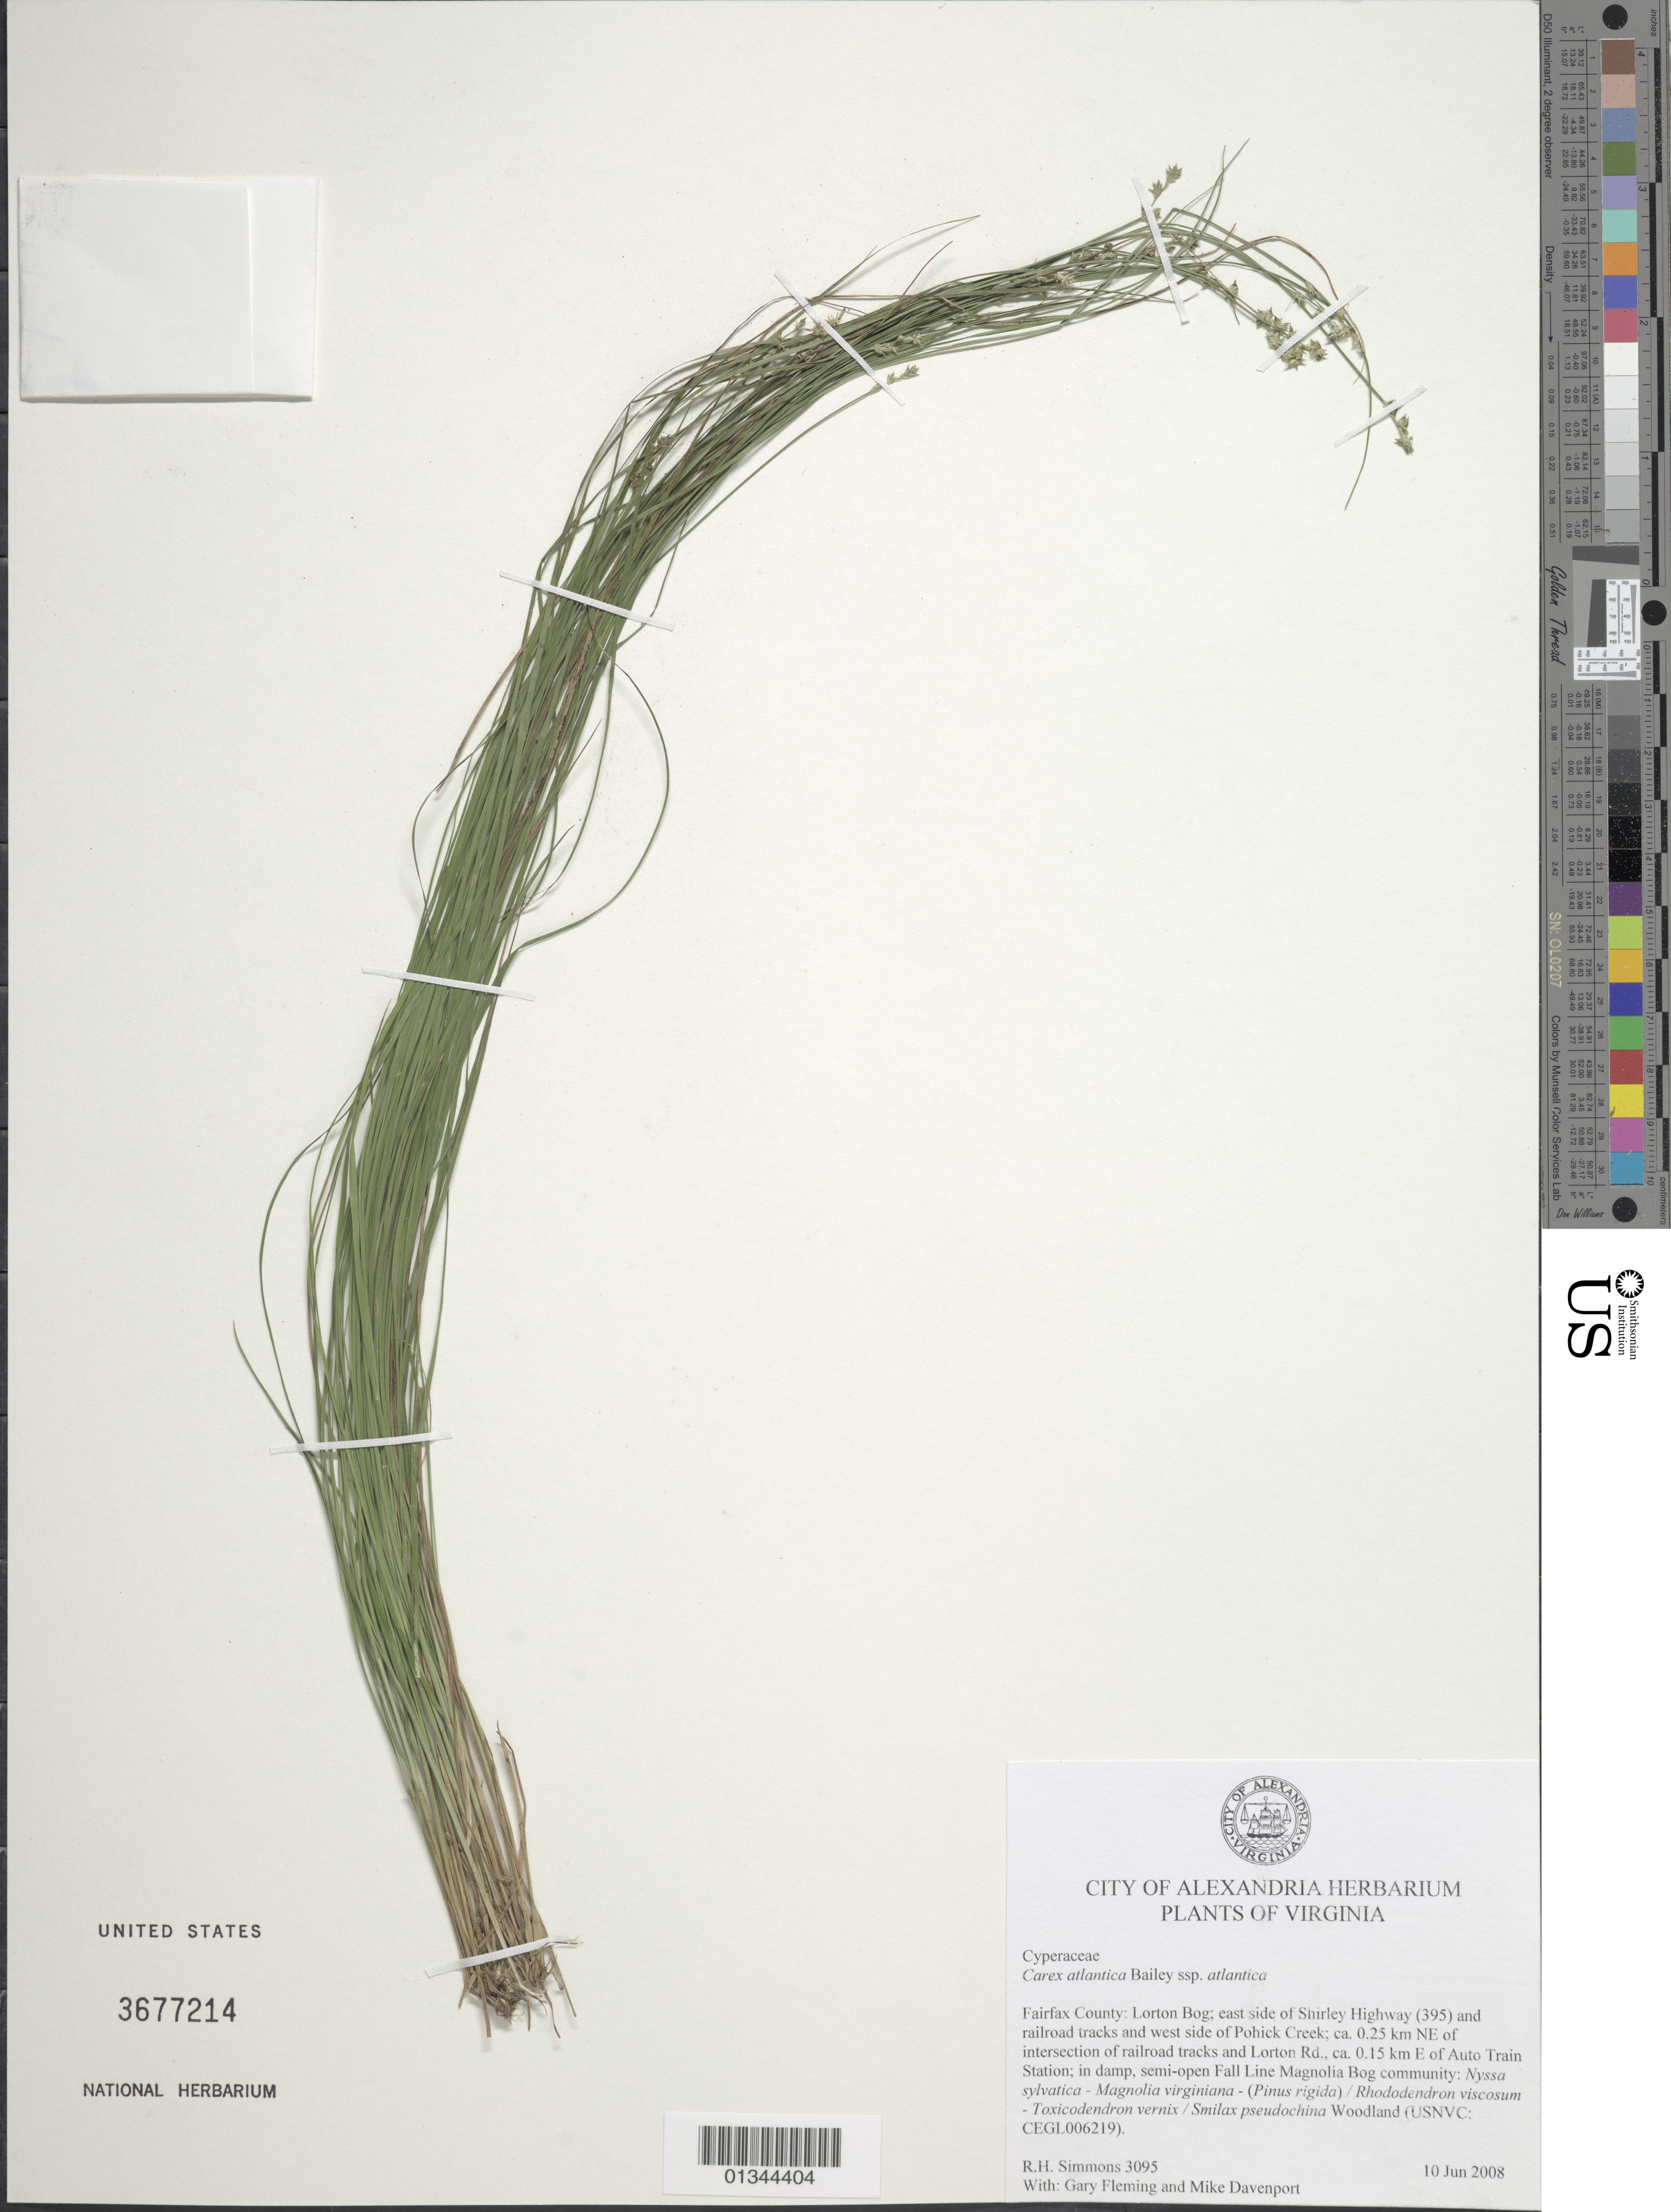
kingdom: Plantae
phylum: Tracheophyta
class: Liliopsida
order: Poales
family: Cyperaceae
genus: Carex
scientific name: Carex atlantica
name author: L.H. Bailey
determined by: Strong, Mark T., (BOT), Smithsonian Institution - National Museum of Natural History (UNITED STATES)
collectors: R. H. Simmons, G. Fleming & M. Davenport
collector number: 3095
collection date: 2008-06-10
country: United States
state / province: Virginia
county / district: Fairfax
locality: Lorton Bog; east side of Shirley Highway (395) and railroad tracks and west side of Pohick Creek; ca. 0.25 km NE of intersection of railroad tracks and Lorton Rd., ca. 0.15 km E of Auto Train Station.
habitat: Woodland.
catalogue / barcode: US 3677214